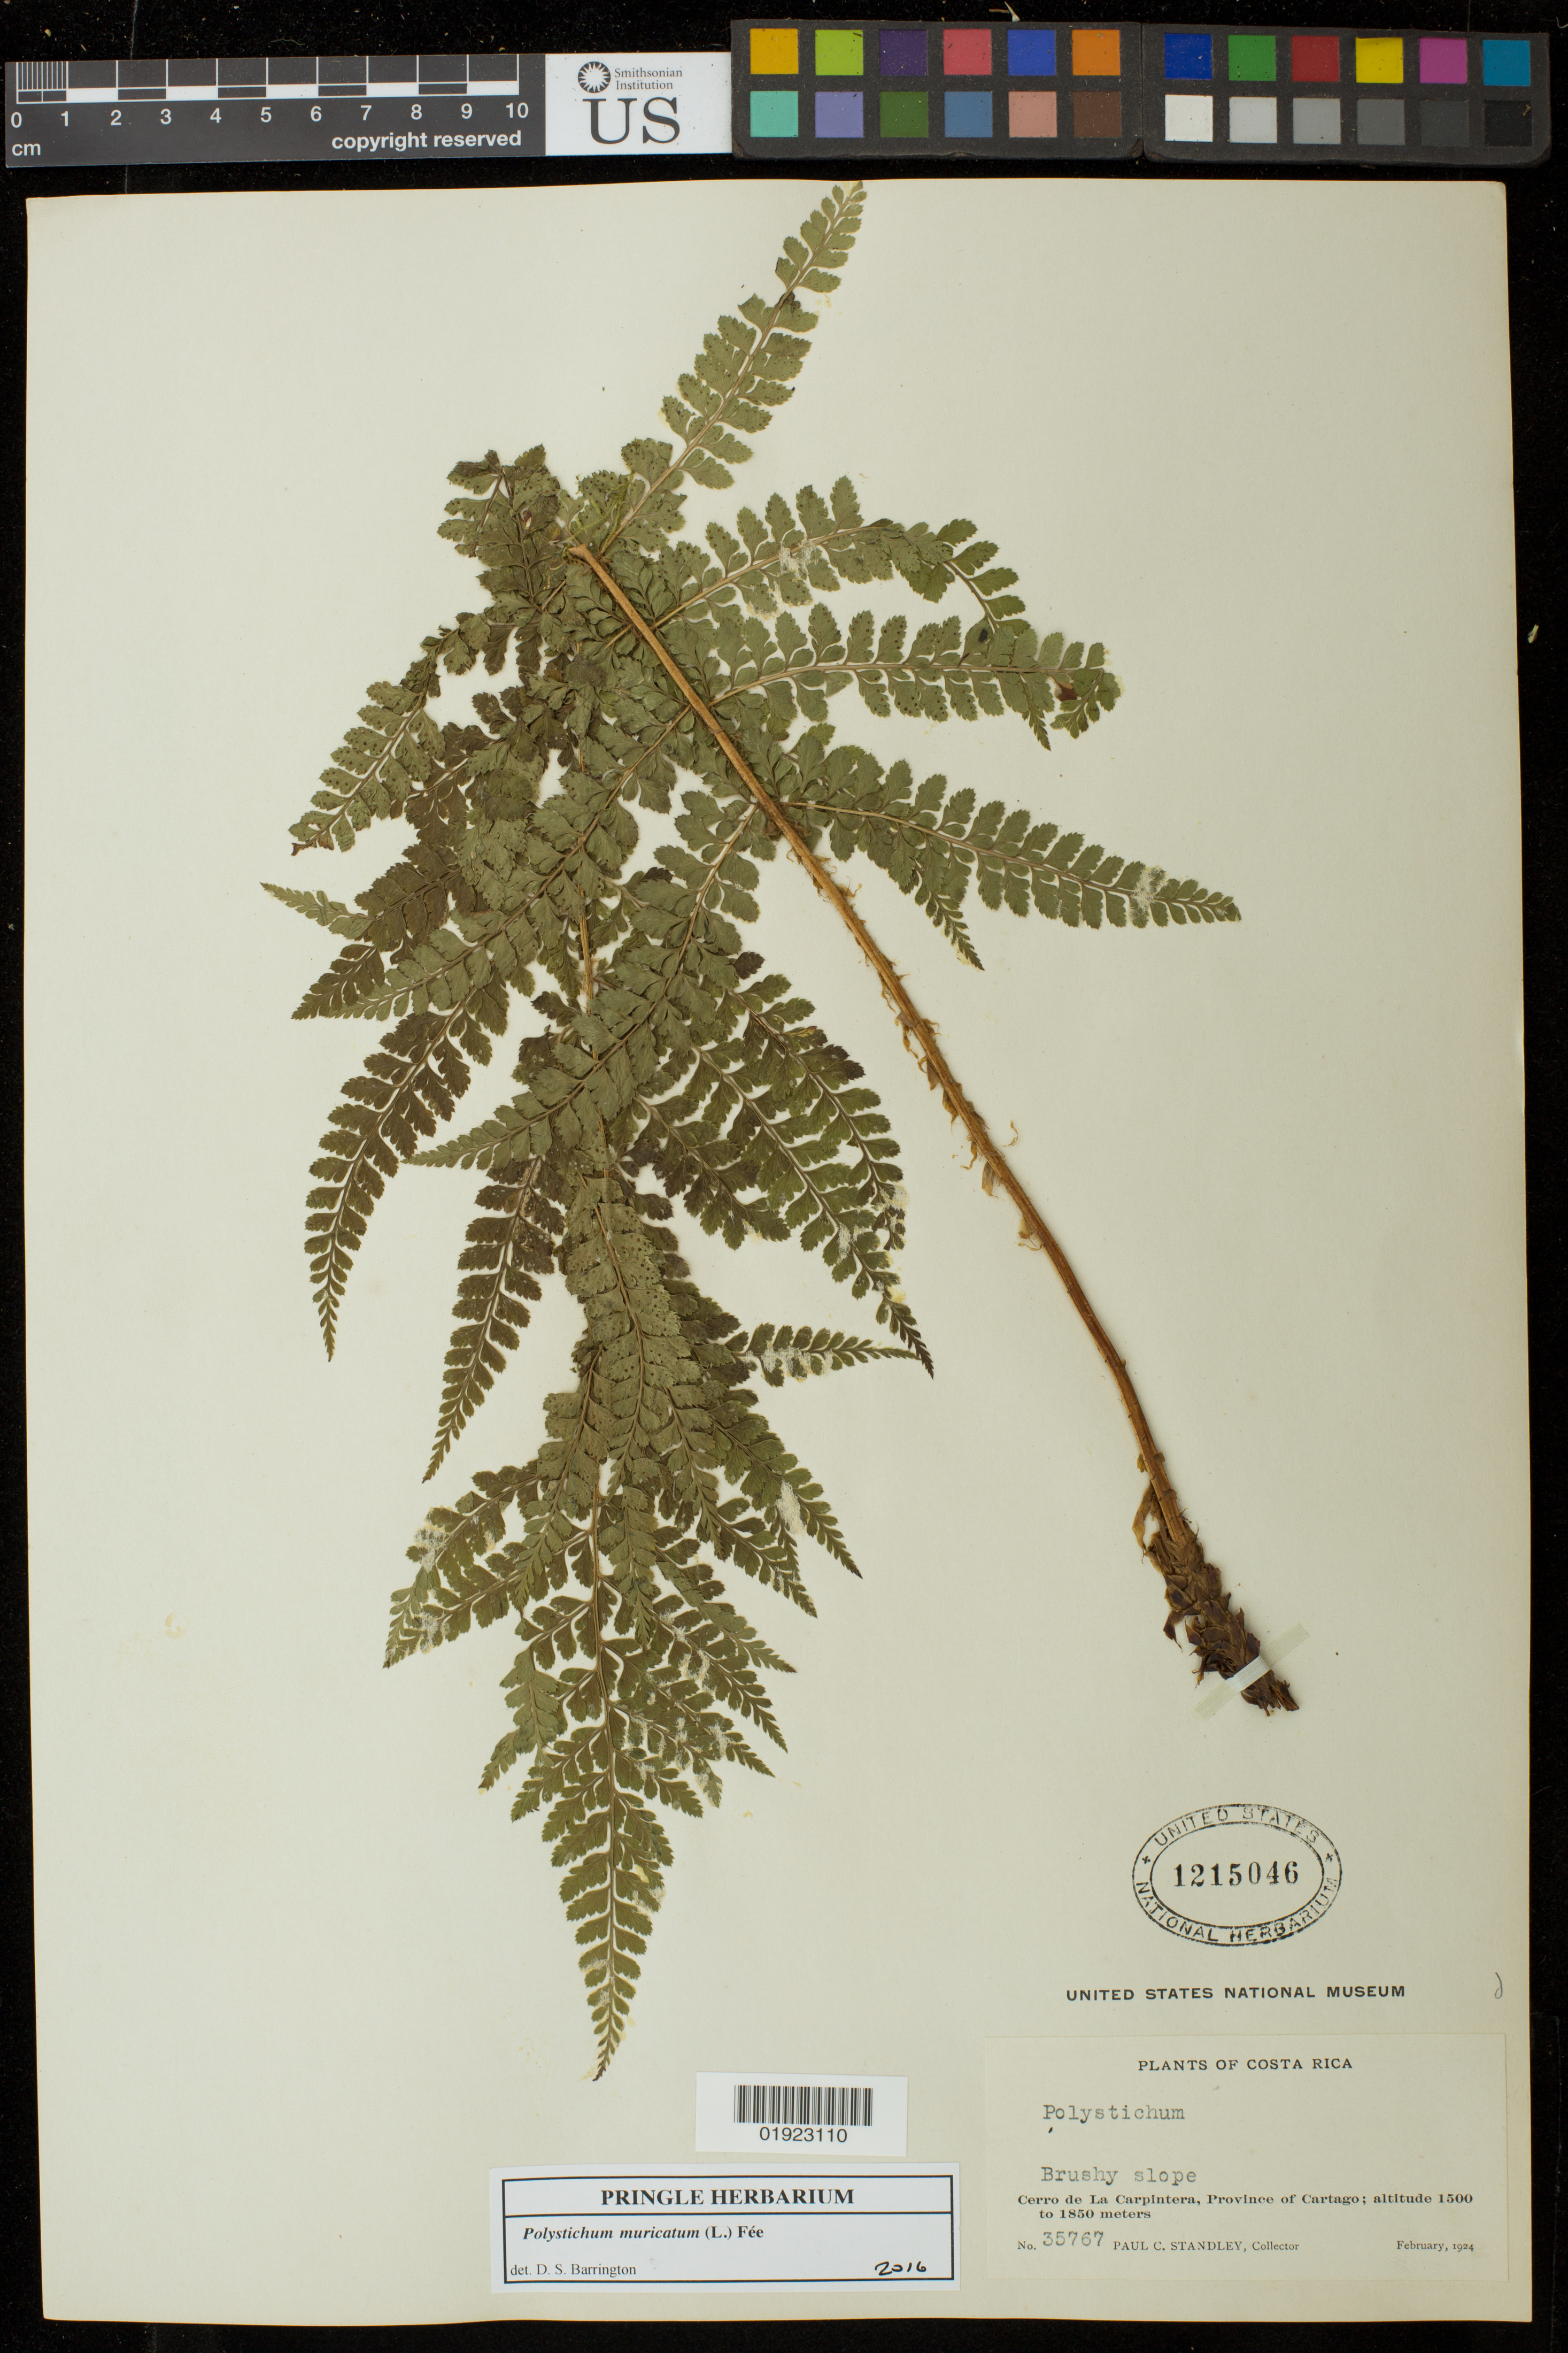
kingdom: Plantae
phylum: Tracheophyta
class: Polypodiopsida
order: Polypodiales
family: Dryopteridaceae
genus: Polystichum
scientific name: Polystichum muricatum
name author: (L.) Fée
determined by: Barrington, D. S., Curator (VT), University of Vermont (UNITED STATES)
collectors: P. C. Standley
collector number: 35767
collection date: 1924-02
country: Costa Rica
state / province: Cartago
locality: Cerro de La Carpintera.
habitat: Brushy slope.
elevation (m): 1500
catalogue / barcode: US 1215046